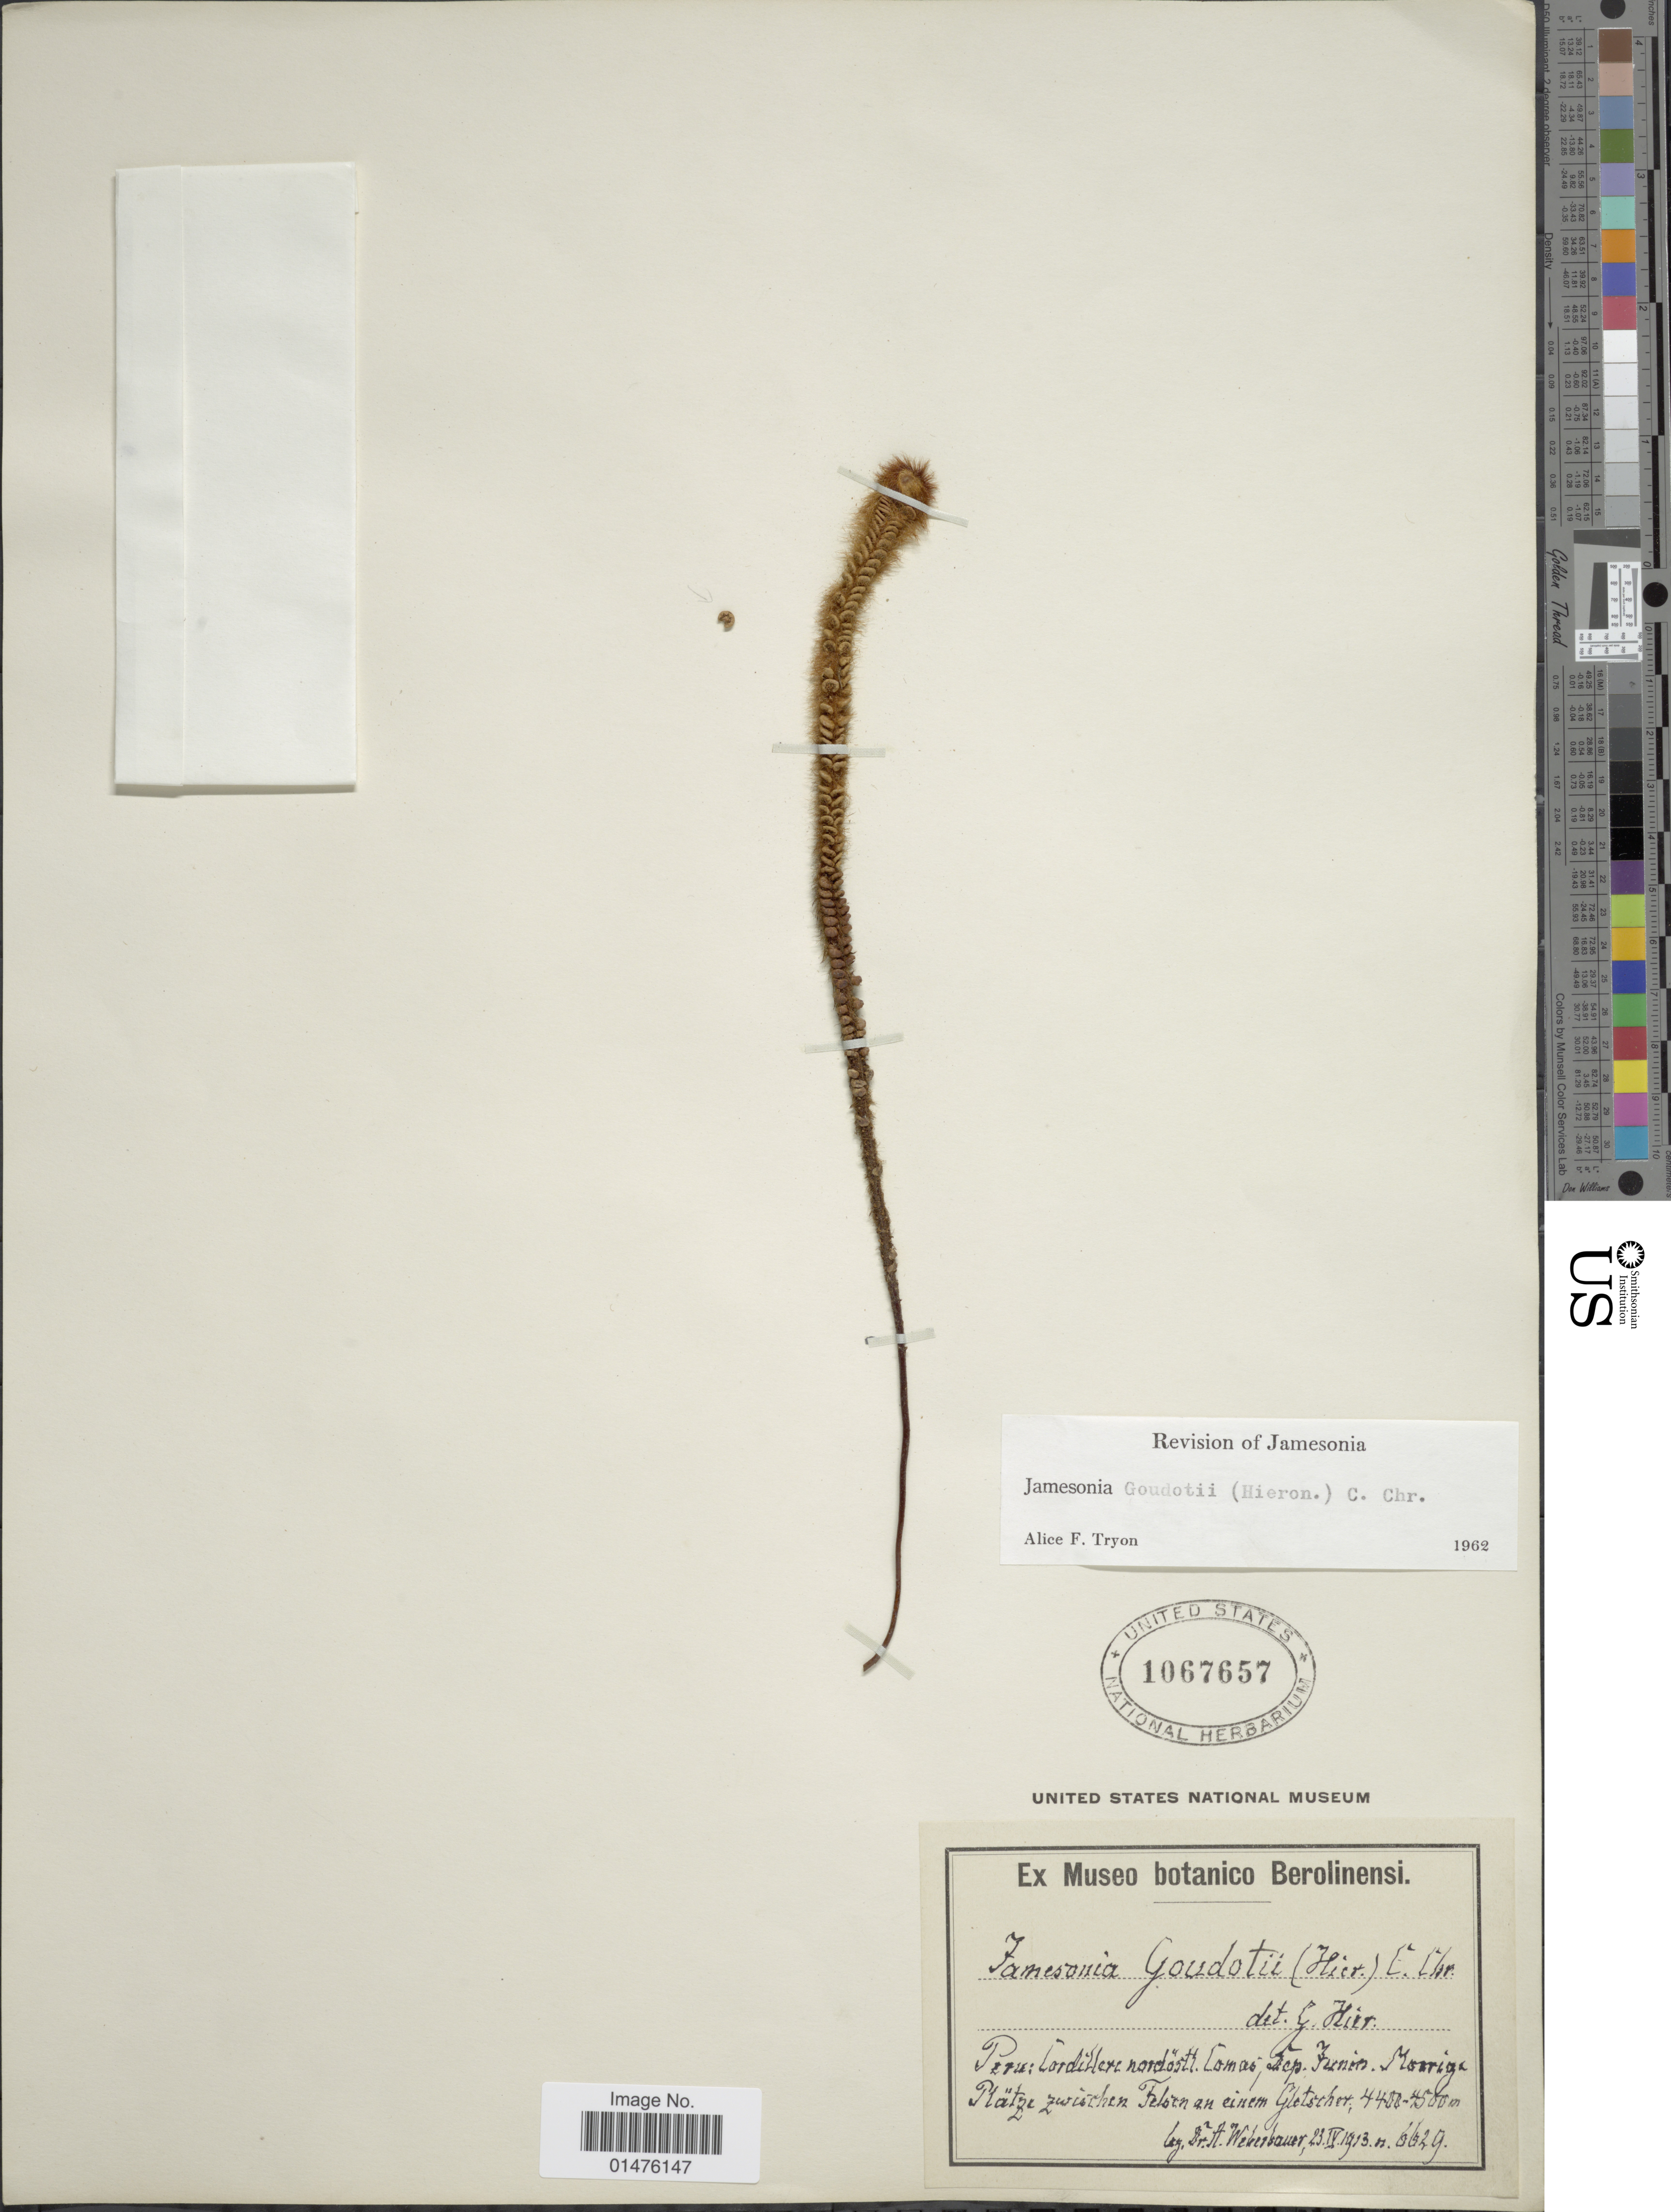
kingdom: Plantae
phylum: Tracheophyta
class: Polypodiopsida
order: Polypodiales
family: Pteridaceae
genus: Jamesonia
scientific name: Jamesonia goudotii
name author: (Hieron.) C. Chr.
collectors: A. Weberbauer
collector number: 6629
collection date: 1913-04-23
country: Peru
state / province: Junín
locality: Moarige plätze zwischen Felsen an einem Gletscher, Cordillera nordöstl Lomas, Dep. Junín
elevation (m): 4400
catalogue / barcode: US 1067657